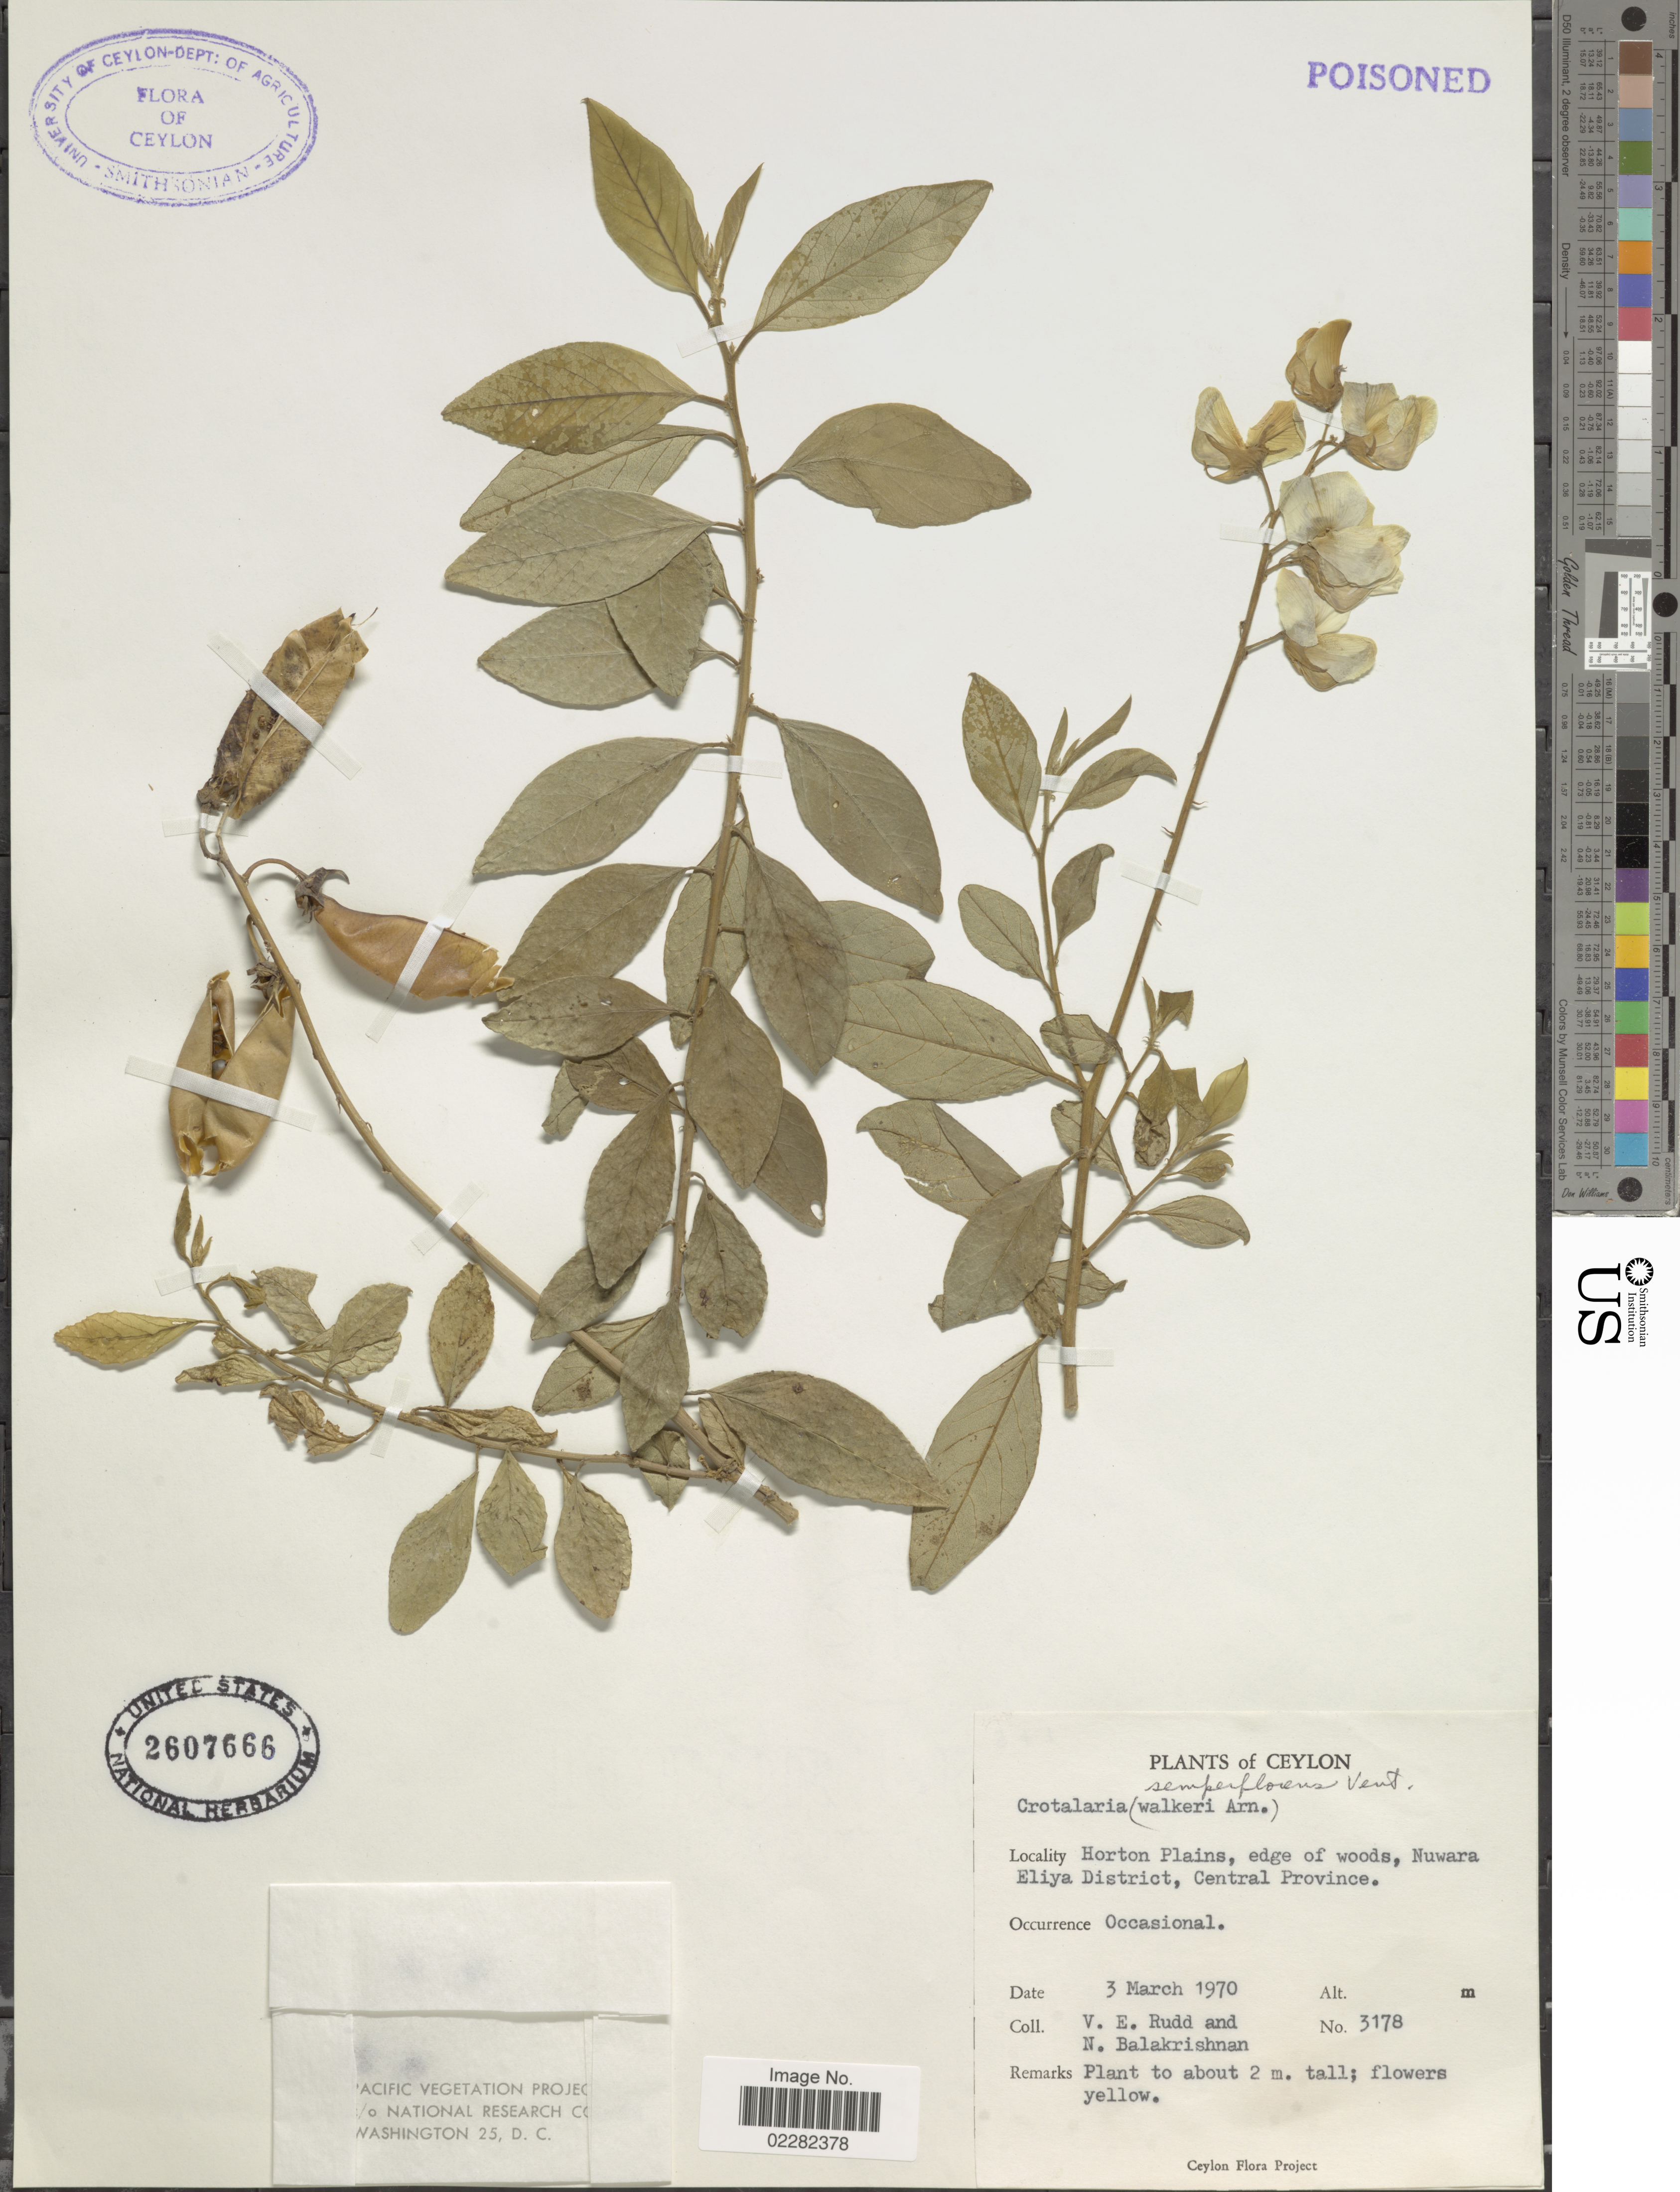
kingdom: Plantae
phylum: Tracheophyta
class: Magnoliopsida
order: Fabales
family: Fabaceae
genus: Crotalaria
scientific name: Crotalaria walkeri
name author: Arn.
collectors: V. E. Rudd & N. Balakrishnan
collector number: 3178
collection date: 1970-03-03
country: Sri Lanka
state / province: Central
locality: Ceylon, Horton Plains, edge of woords, Nuwara Eliya District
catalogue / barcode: US 2607666